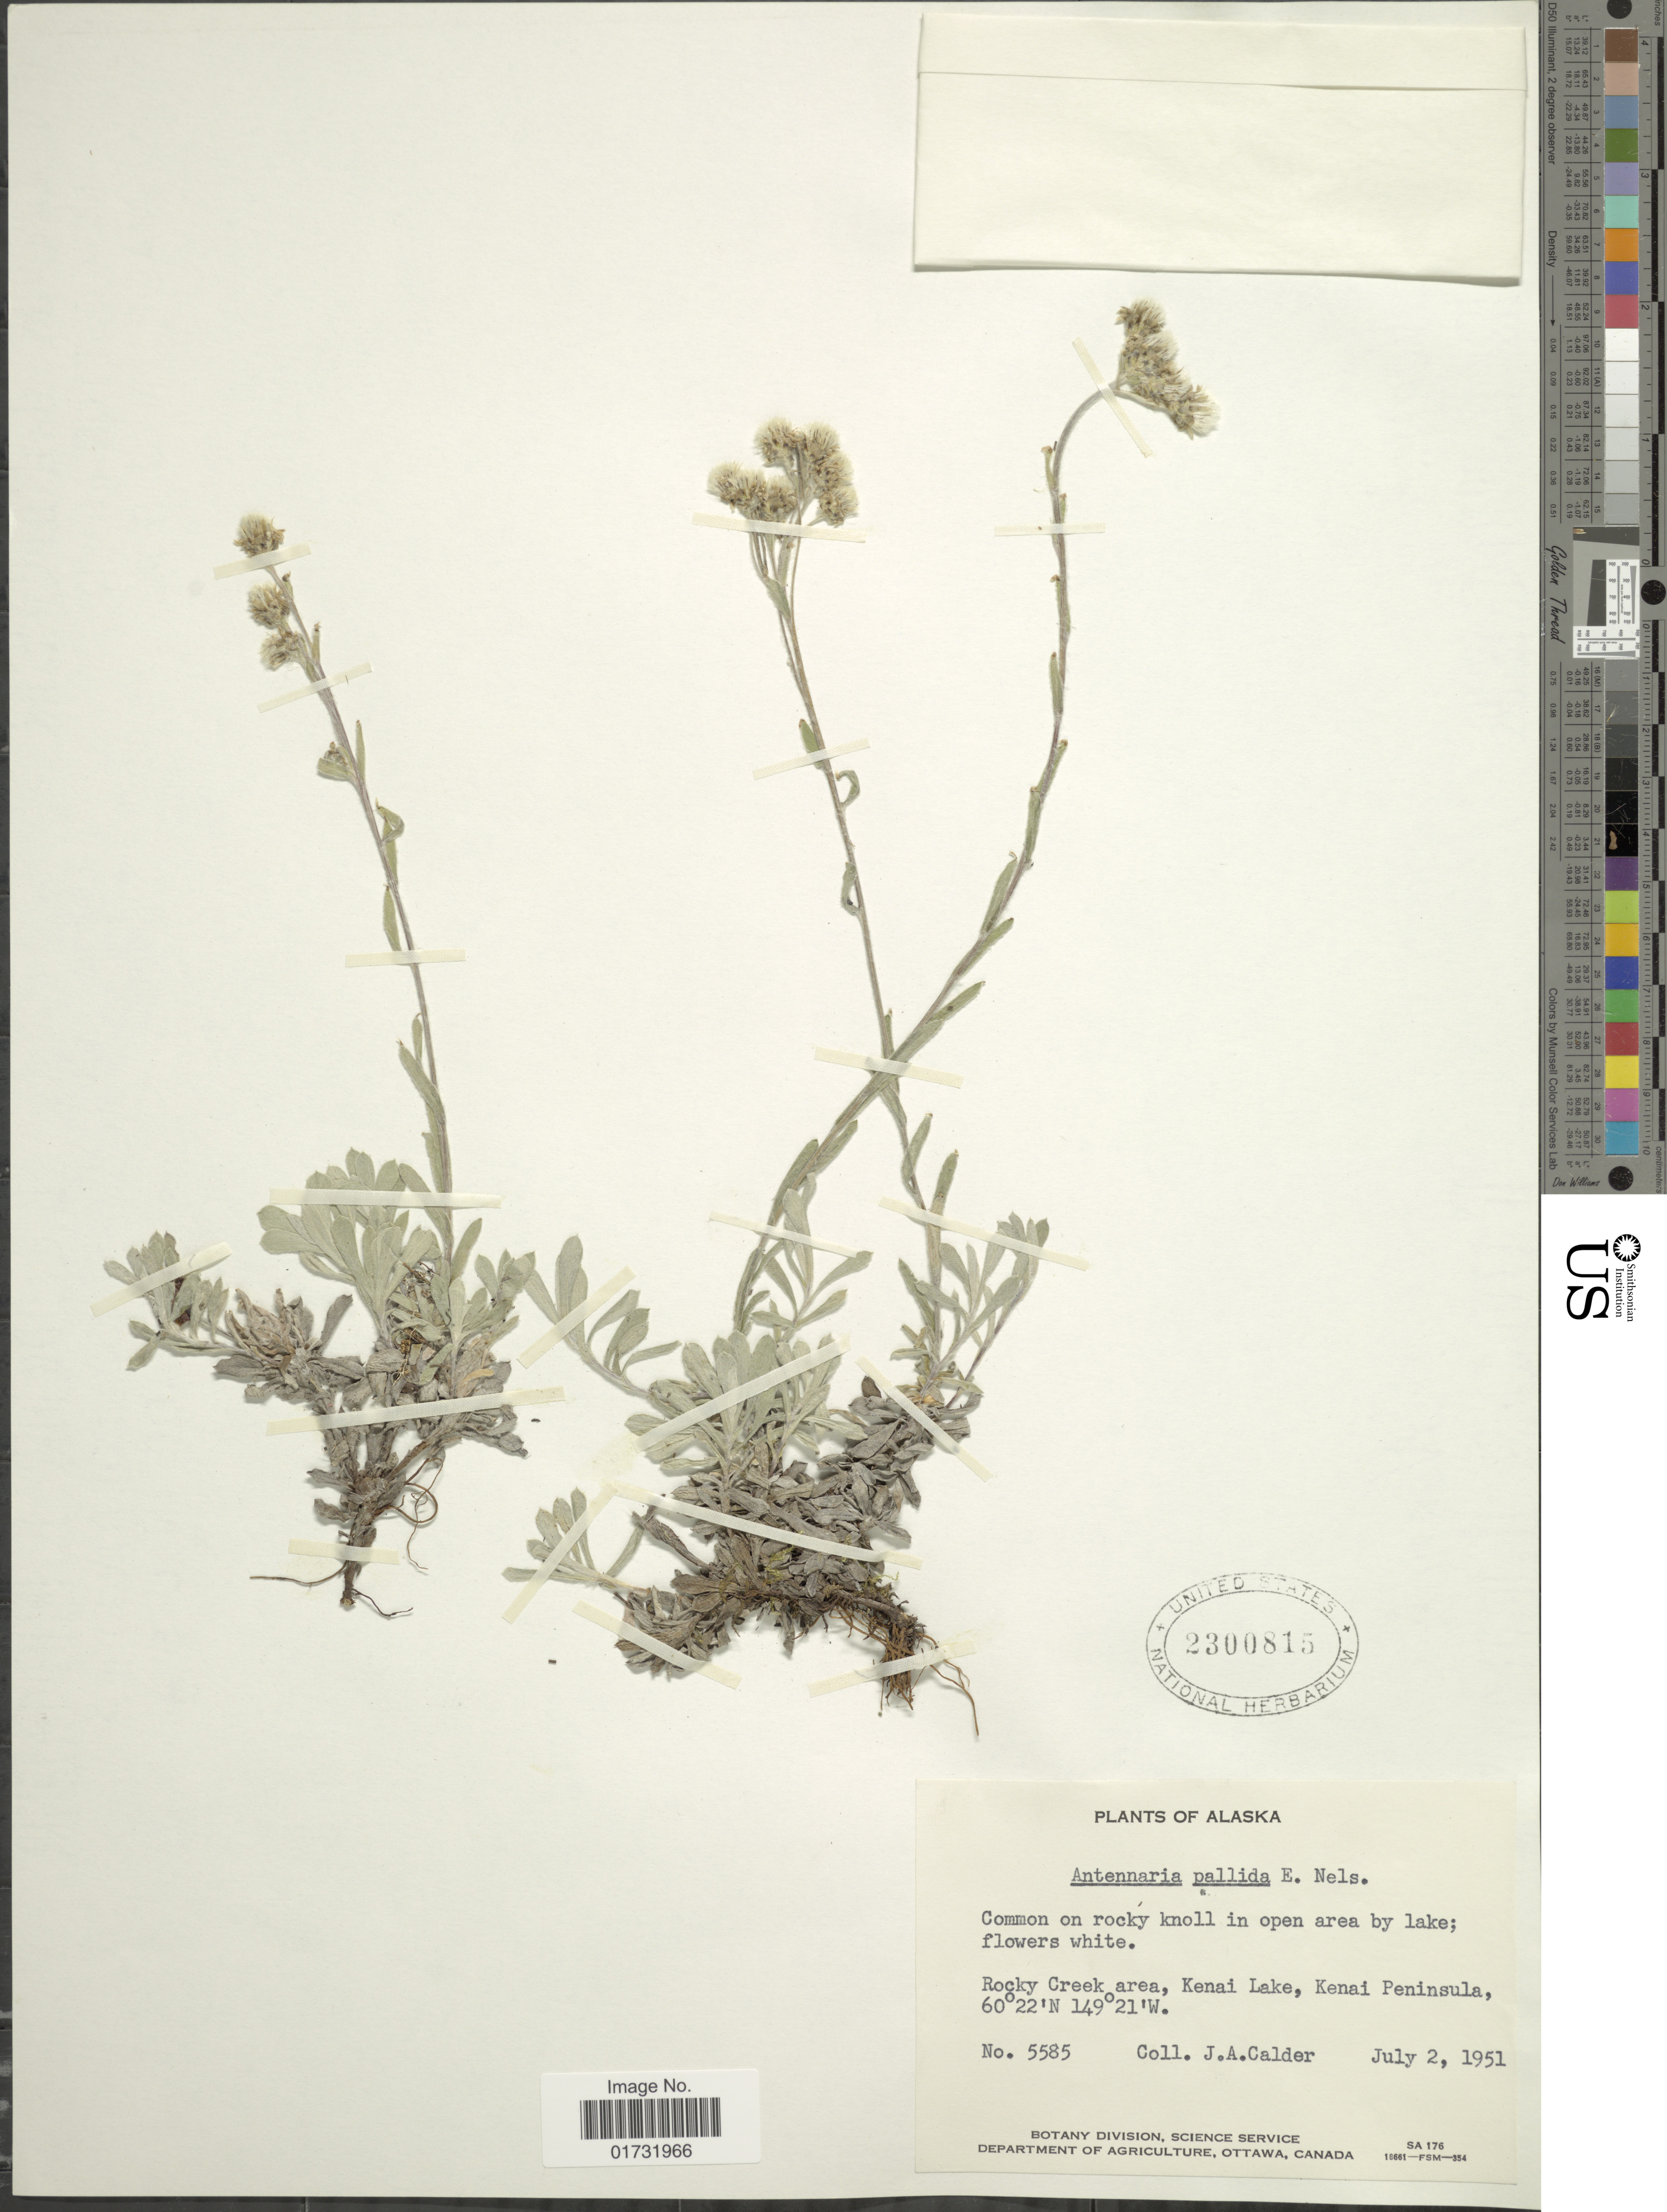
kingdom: Plantae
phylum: Tracheophyta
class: Magnoliopsida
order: Asterales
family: Asteraceae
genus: Antennaria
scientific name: Antennaria pallida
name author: E.E. Nelson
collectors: J. A. Calder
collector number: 5585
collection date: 1951-07-02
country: United States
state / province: Alaska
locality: Rocky Creek area, Kenai Lake, Kenai Peninsula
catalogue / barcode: US 2300815